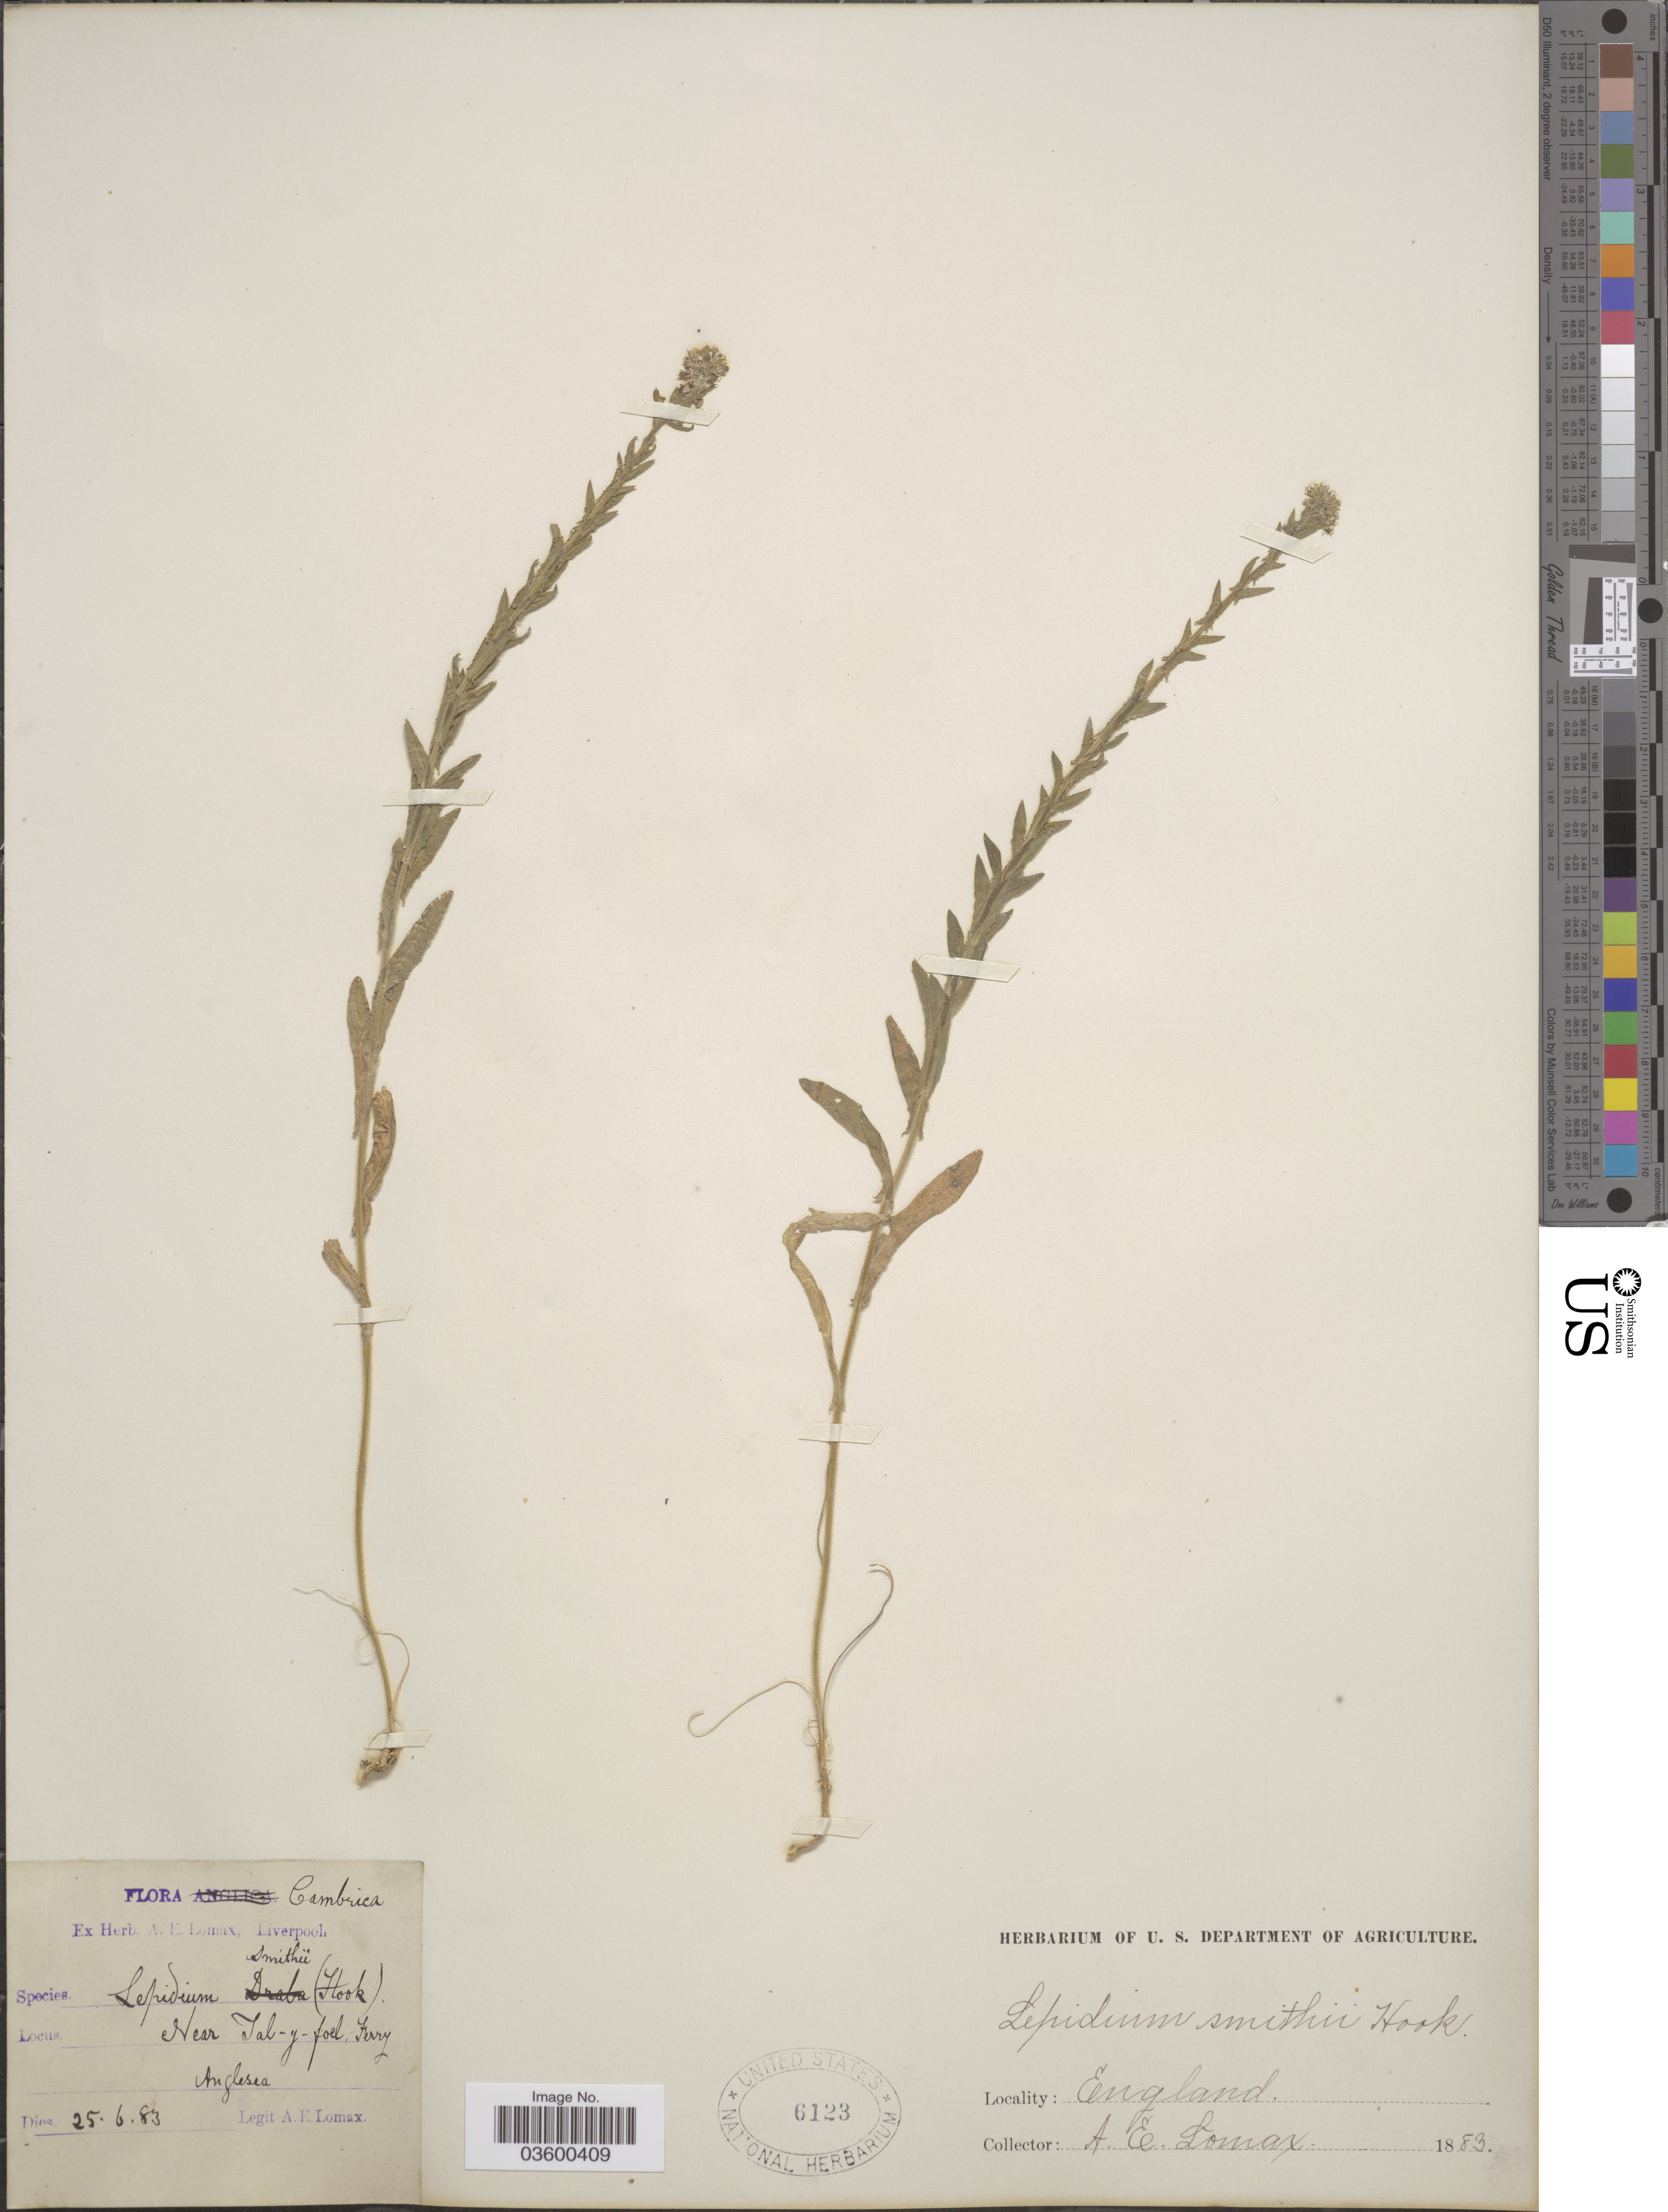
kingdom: Plantae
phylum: Tracheophyta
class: Magnoliopsida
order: Brassicales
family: Brassicaceae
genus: Lepidium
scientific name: Lepidium smithii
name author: Hook.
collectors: A. Lomax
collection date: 1883-06-25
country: United Kingdom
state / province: England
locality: Near Tal-y-foel, Ferry. Anglesea. Cambrica.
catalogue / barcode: US 6123